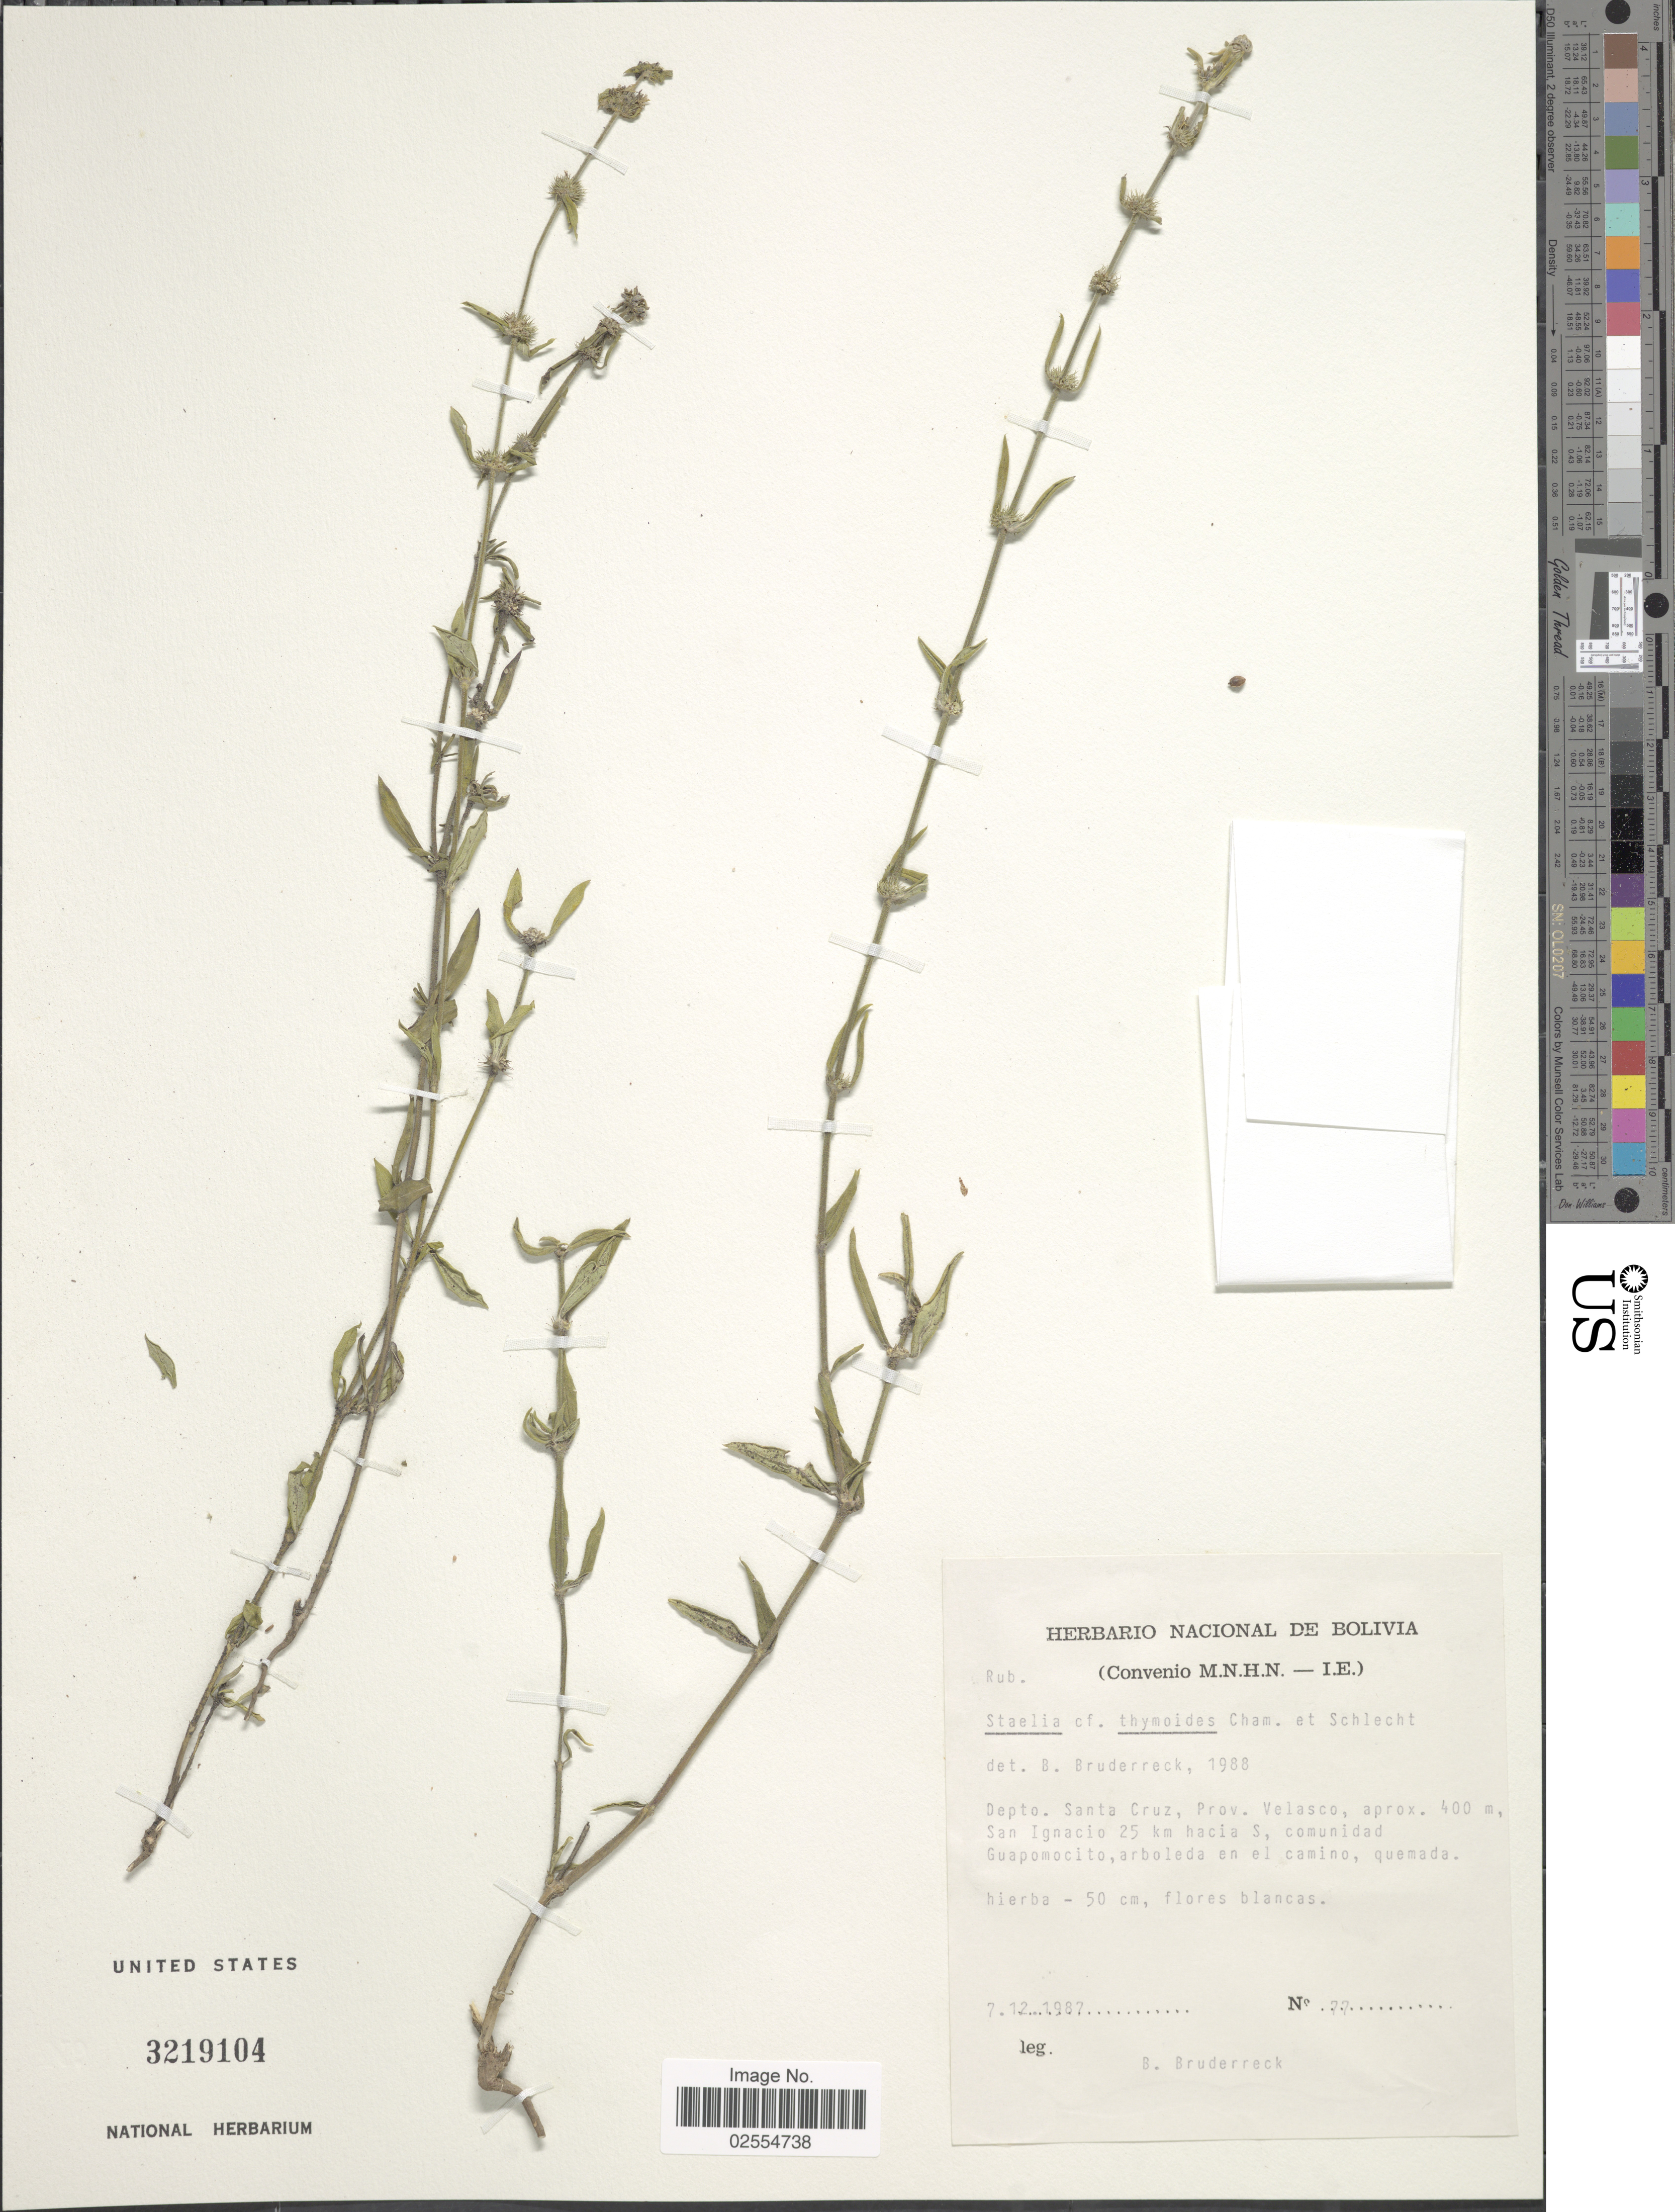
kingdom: Plantae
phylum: Tracheophyta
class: Magnoliopsida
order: Gentianales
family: Rubiaceae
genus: Staelia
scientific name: Staelia sp.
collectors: B. Bruderreck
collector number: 77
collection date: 1987-12-07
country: Bolivia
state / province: Santa Cruz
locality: Prov. Velasco, San Ignacio 25 km hacia S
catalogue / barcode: US 3219104